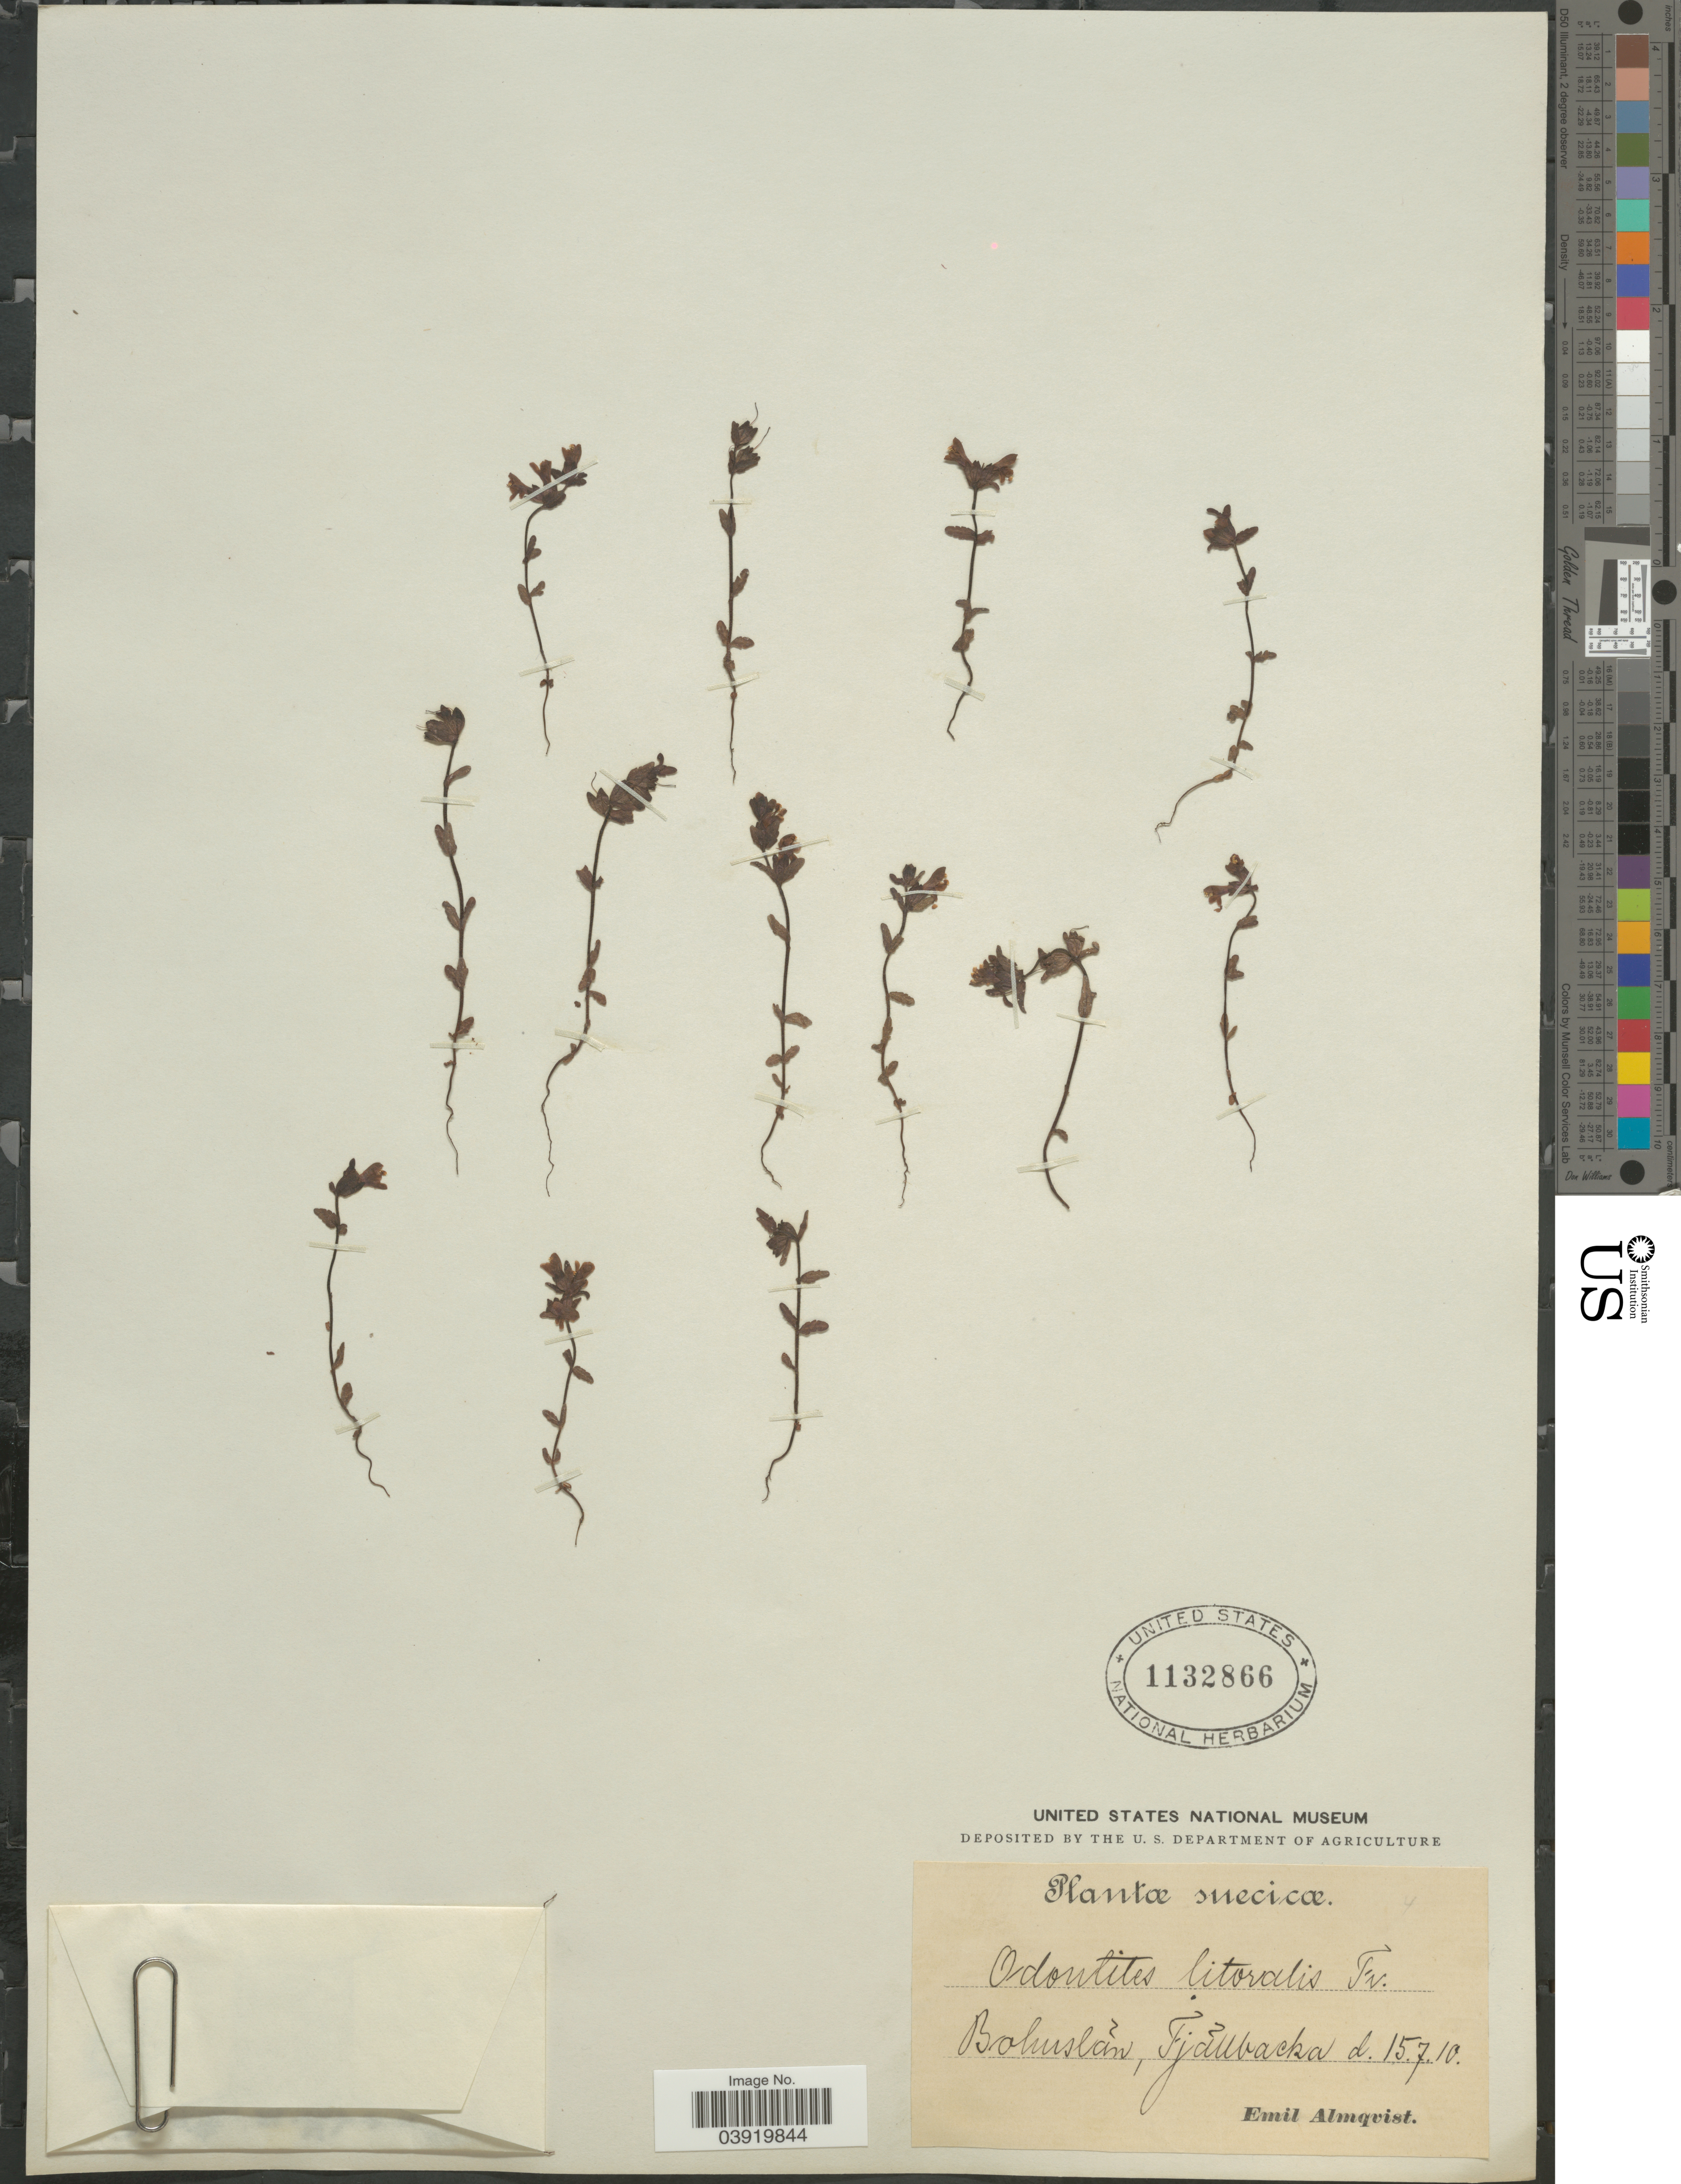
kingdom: Plantae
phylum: Tracheophyta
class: Magnoliopsida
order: Lamiales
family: Orobanchaceae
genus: Odontites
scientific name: Odontites litoralis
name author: Fr. a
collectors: E. Almqvist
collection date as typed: Transcribed d/m/y: 15/7/10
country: Sweden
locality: Suecica. Bohuslän, Fjällbacka.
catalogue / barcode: US 1132866